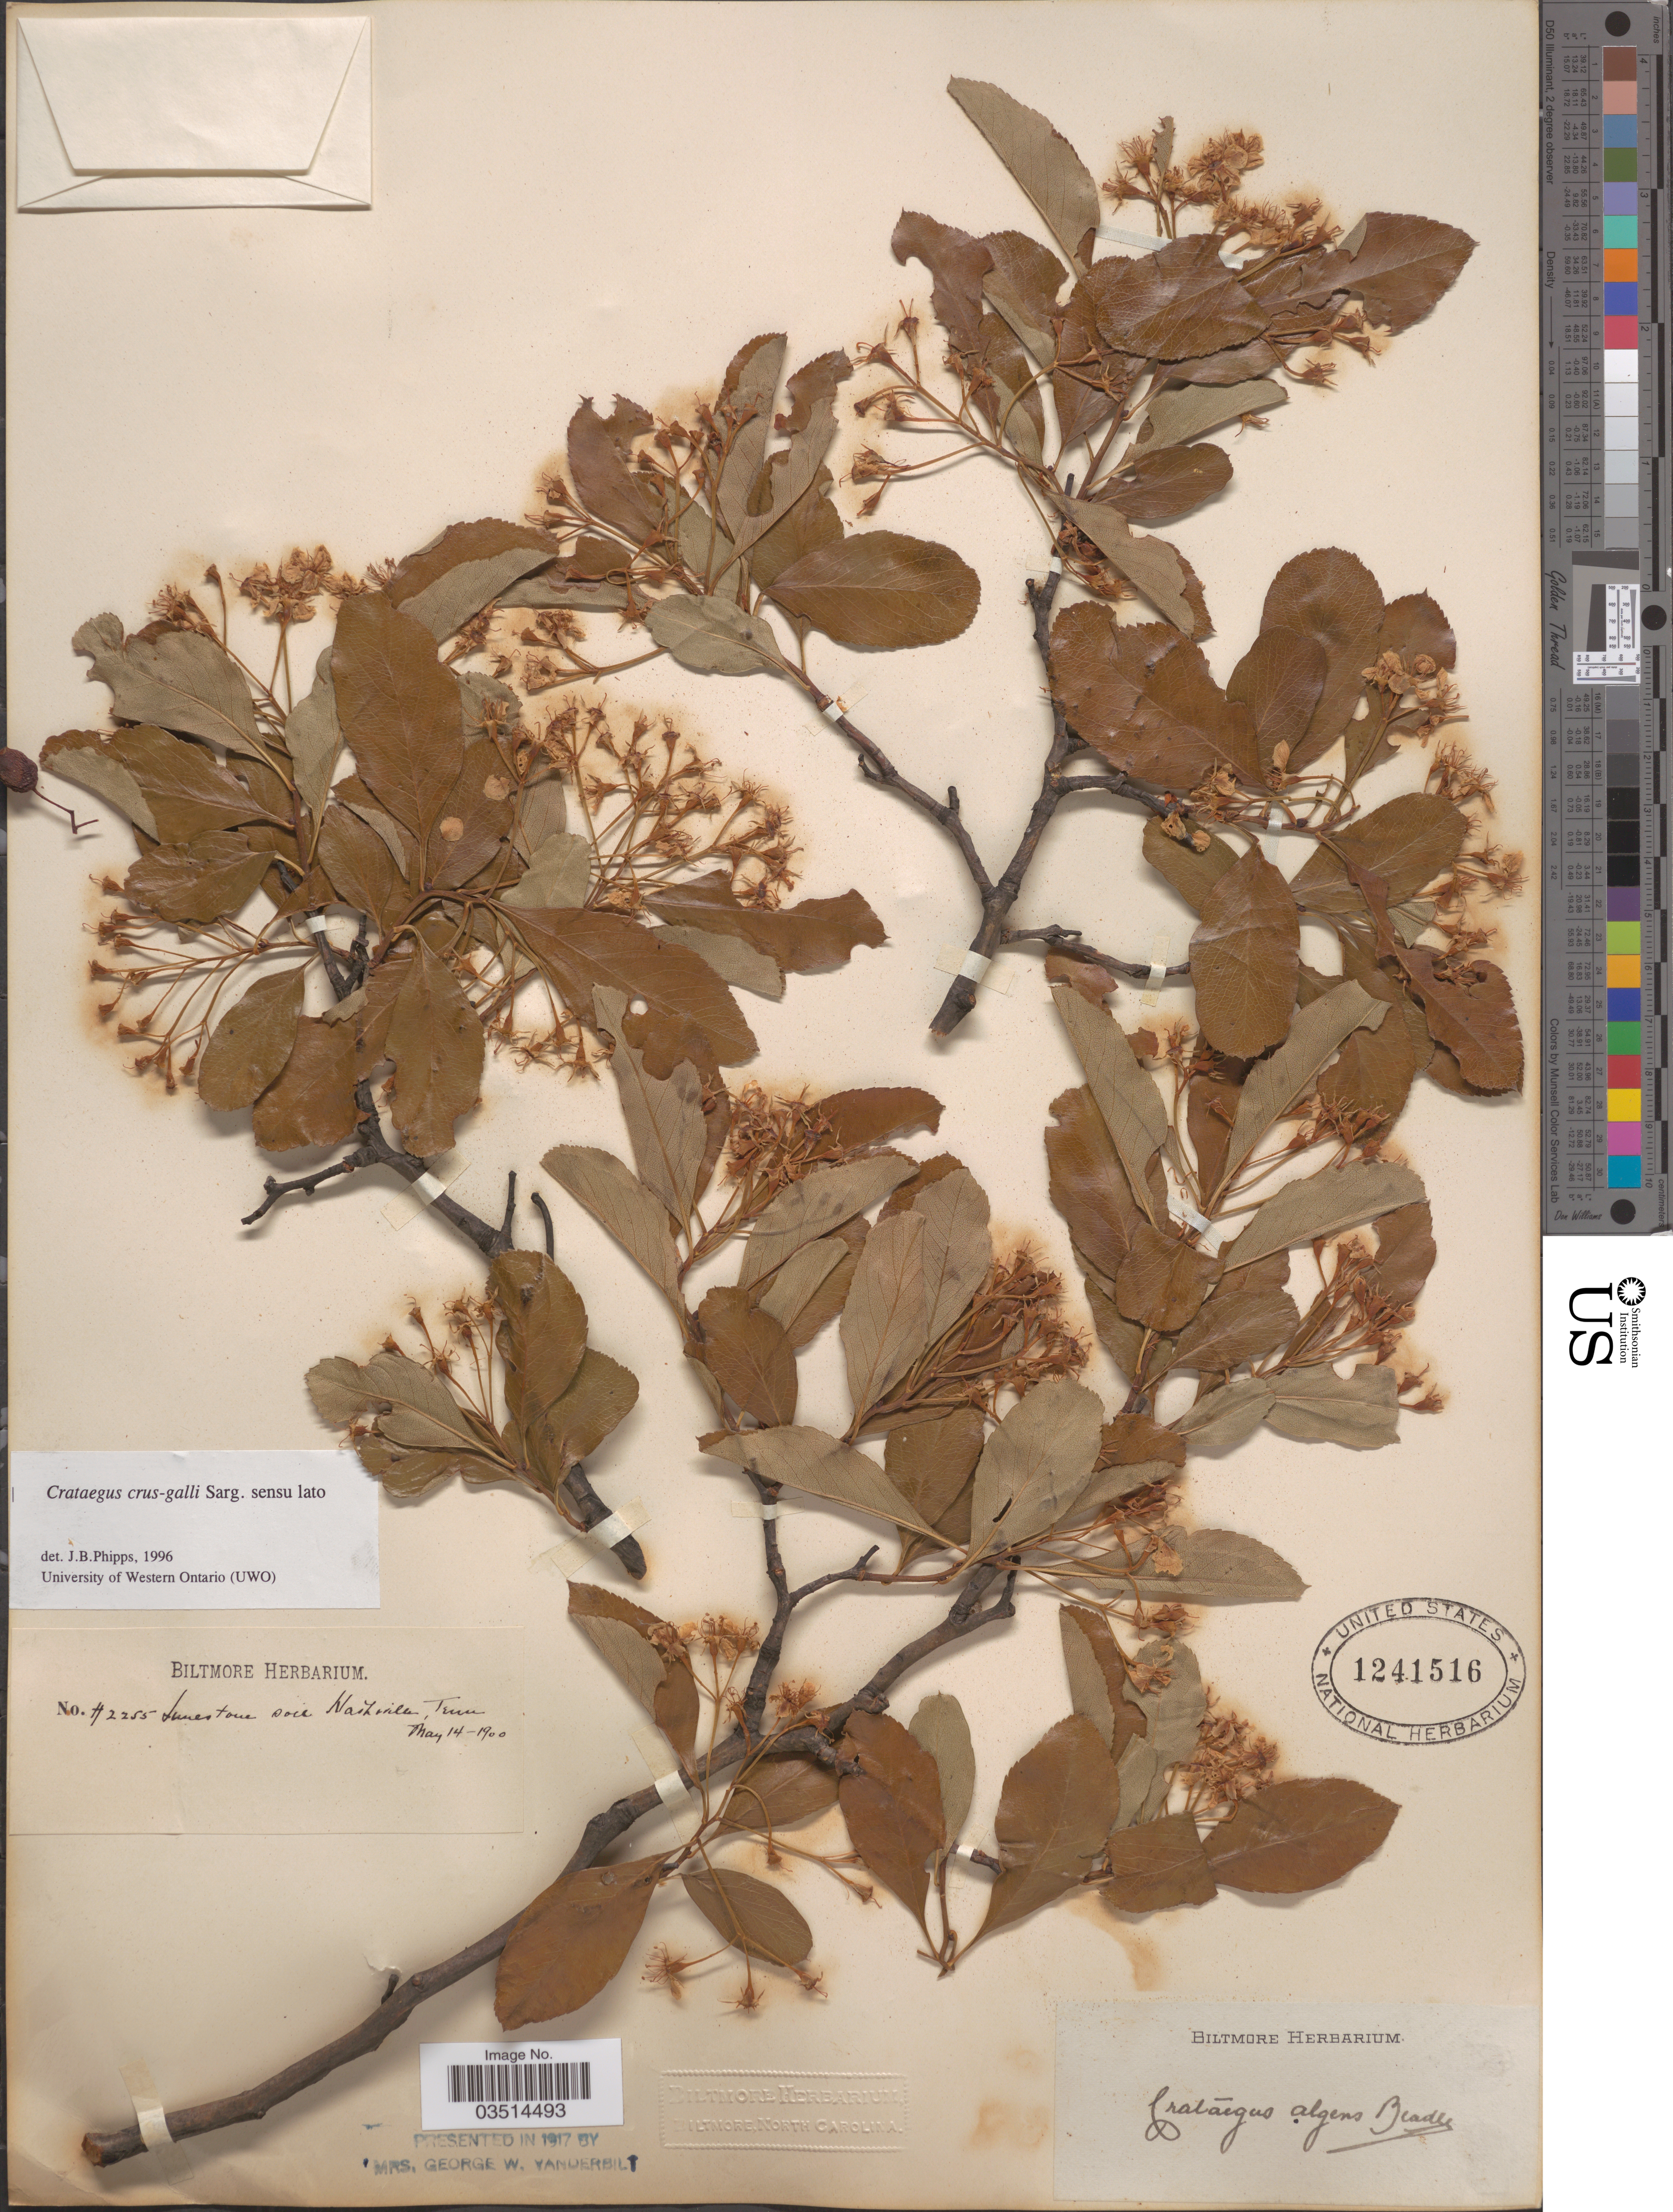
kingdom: Plantae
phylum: Tracheophyta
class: Magnoliopsida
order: Rosales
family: Rosaceae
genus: Crataegus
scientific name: Crataegus crus-galli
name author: L.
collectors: ex herb. Biltmore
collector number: H2255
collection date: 1900-05-14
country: United States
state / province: Tennessee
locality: Nashville.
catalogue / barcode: US 1241516